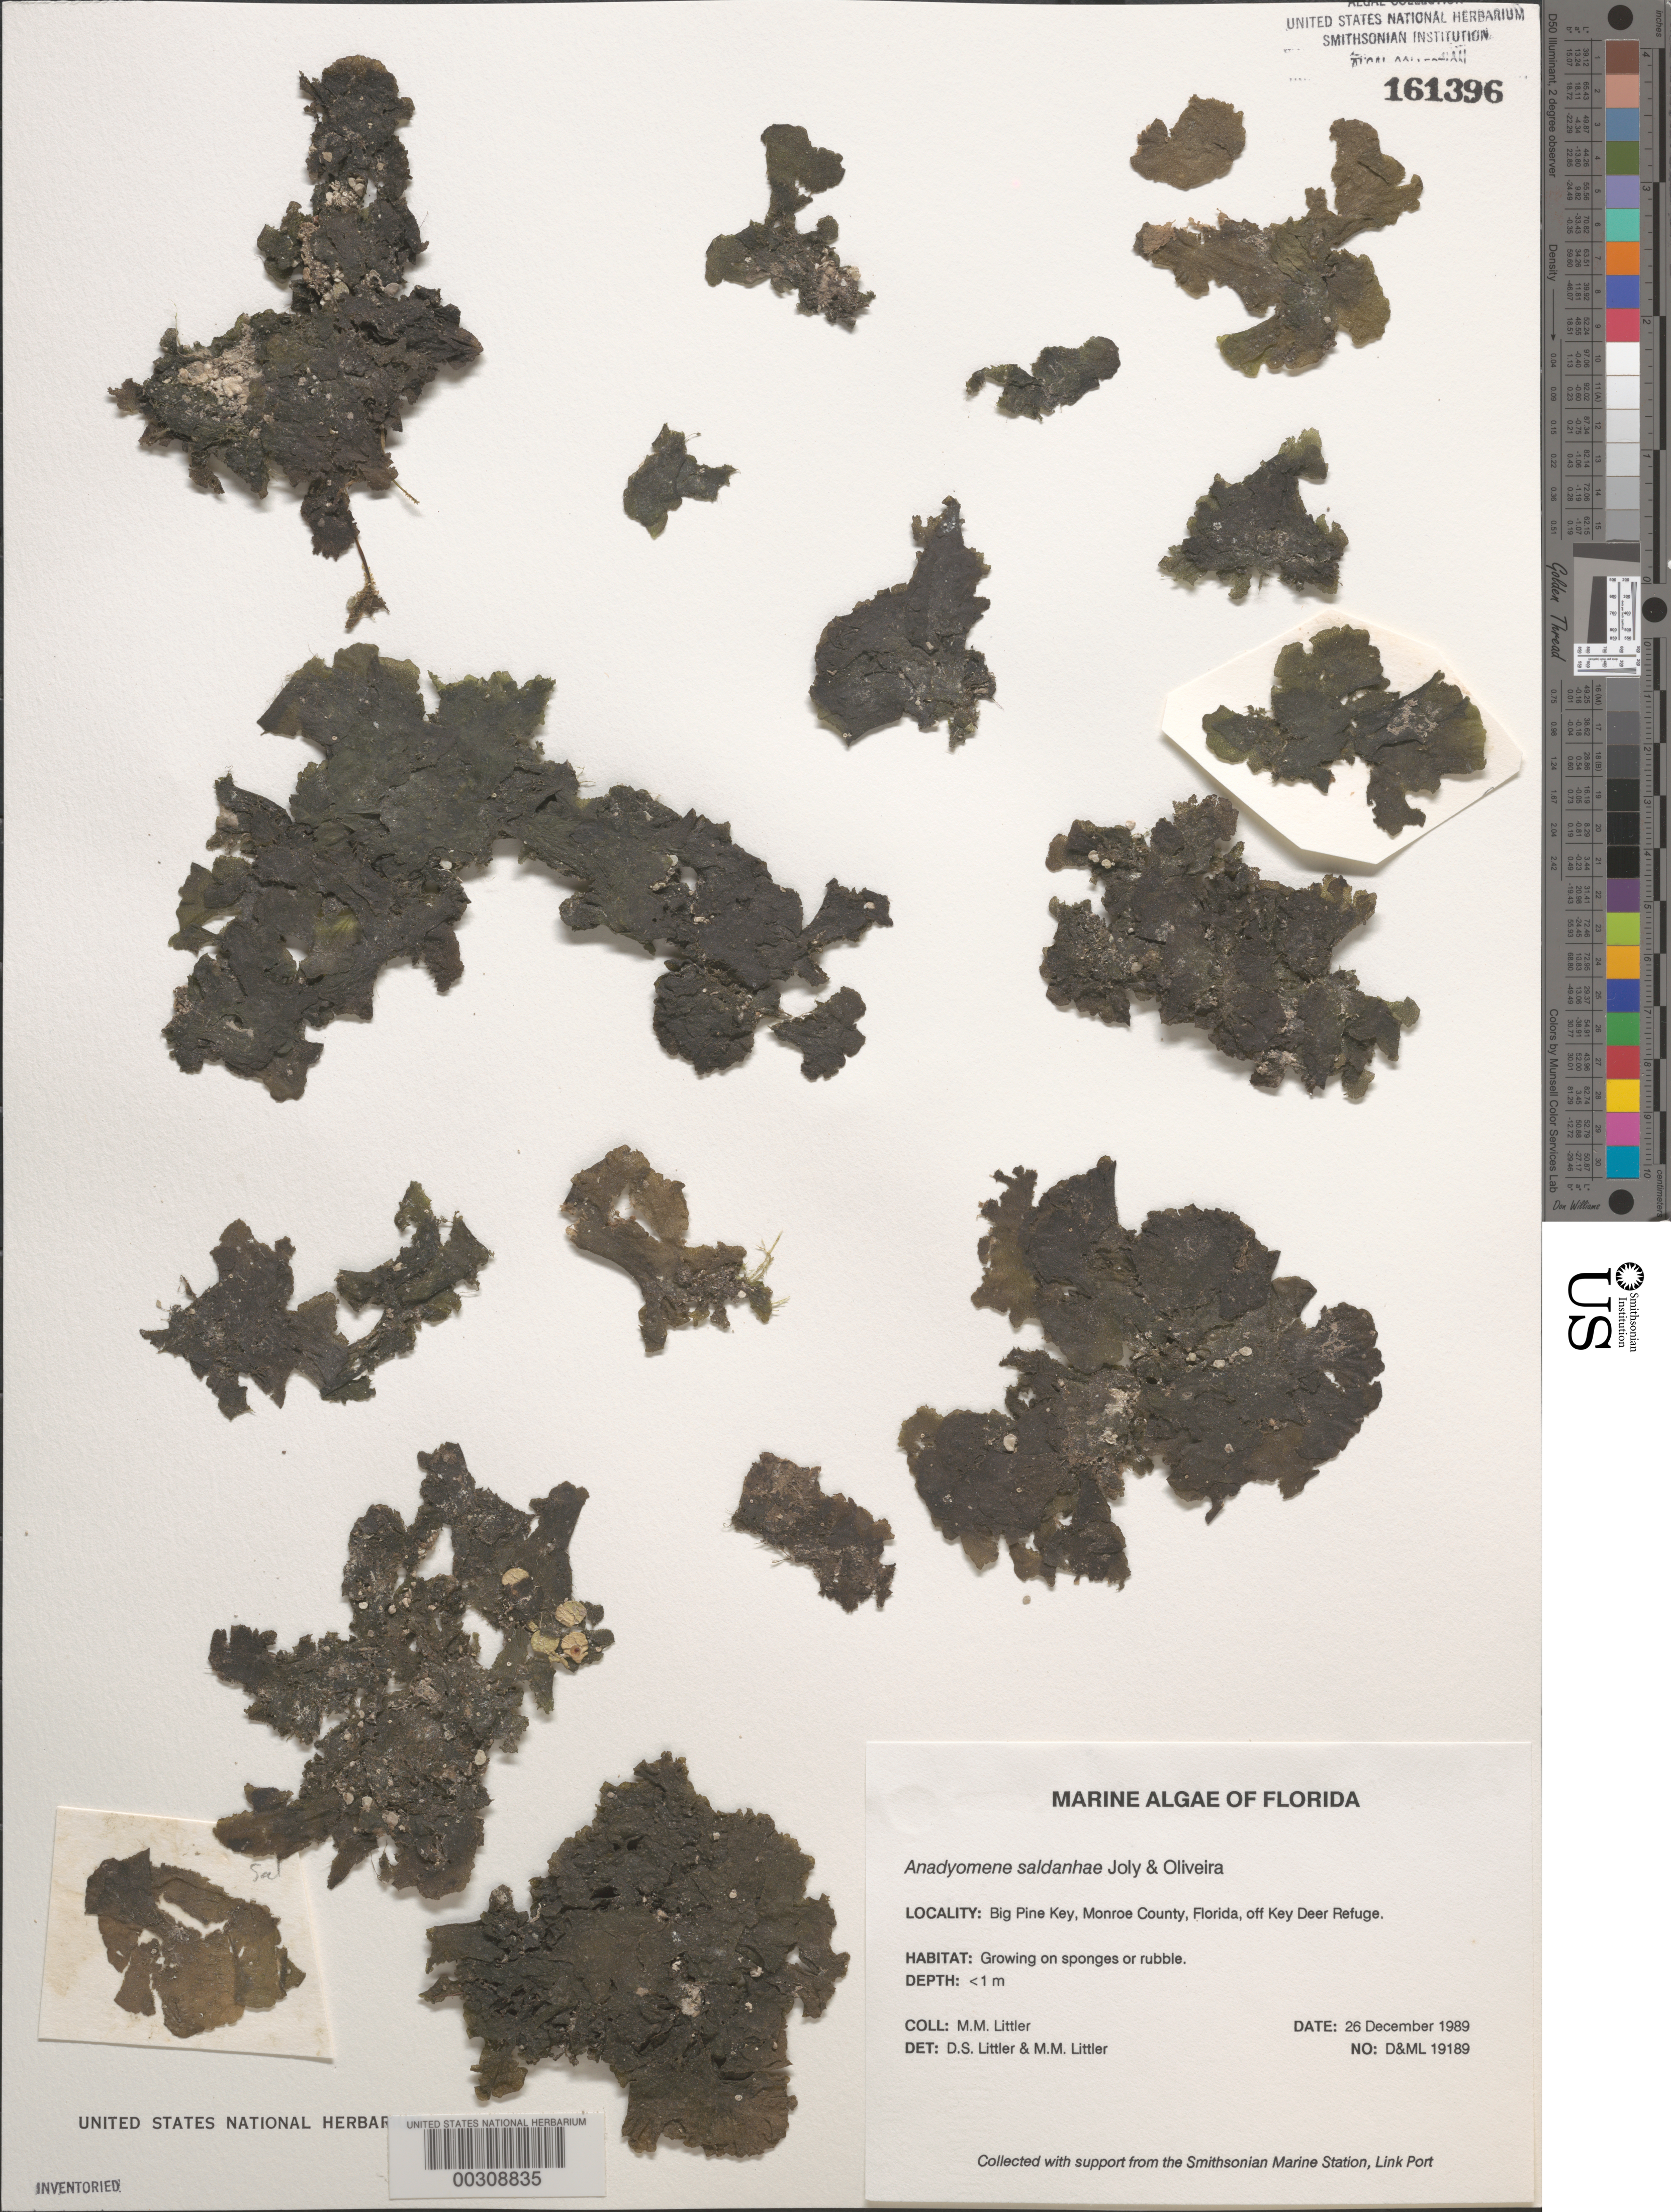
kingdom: Plantae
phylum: Chlorophyta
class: Ulvophyceae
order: Cladophorales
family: Anadyomenaceae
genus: Anadyomene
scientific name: Anadyomene saldanhae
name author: A.B. Joly & E.C. Oliveira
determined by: Littler, D. S.; Littler, M. M.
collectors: M. M. Littler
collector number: D&ML 19189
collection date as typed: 26 Dec 1989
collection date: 1989-12-26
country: United States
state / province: Florida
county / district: Monroe County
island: Big Pine Key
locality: Off National Key Deer Refuge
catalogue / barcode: US 161396